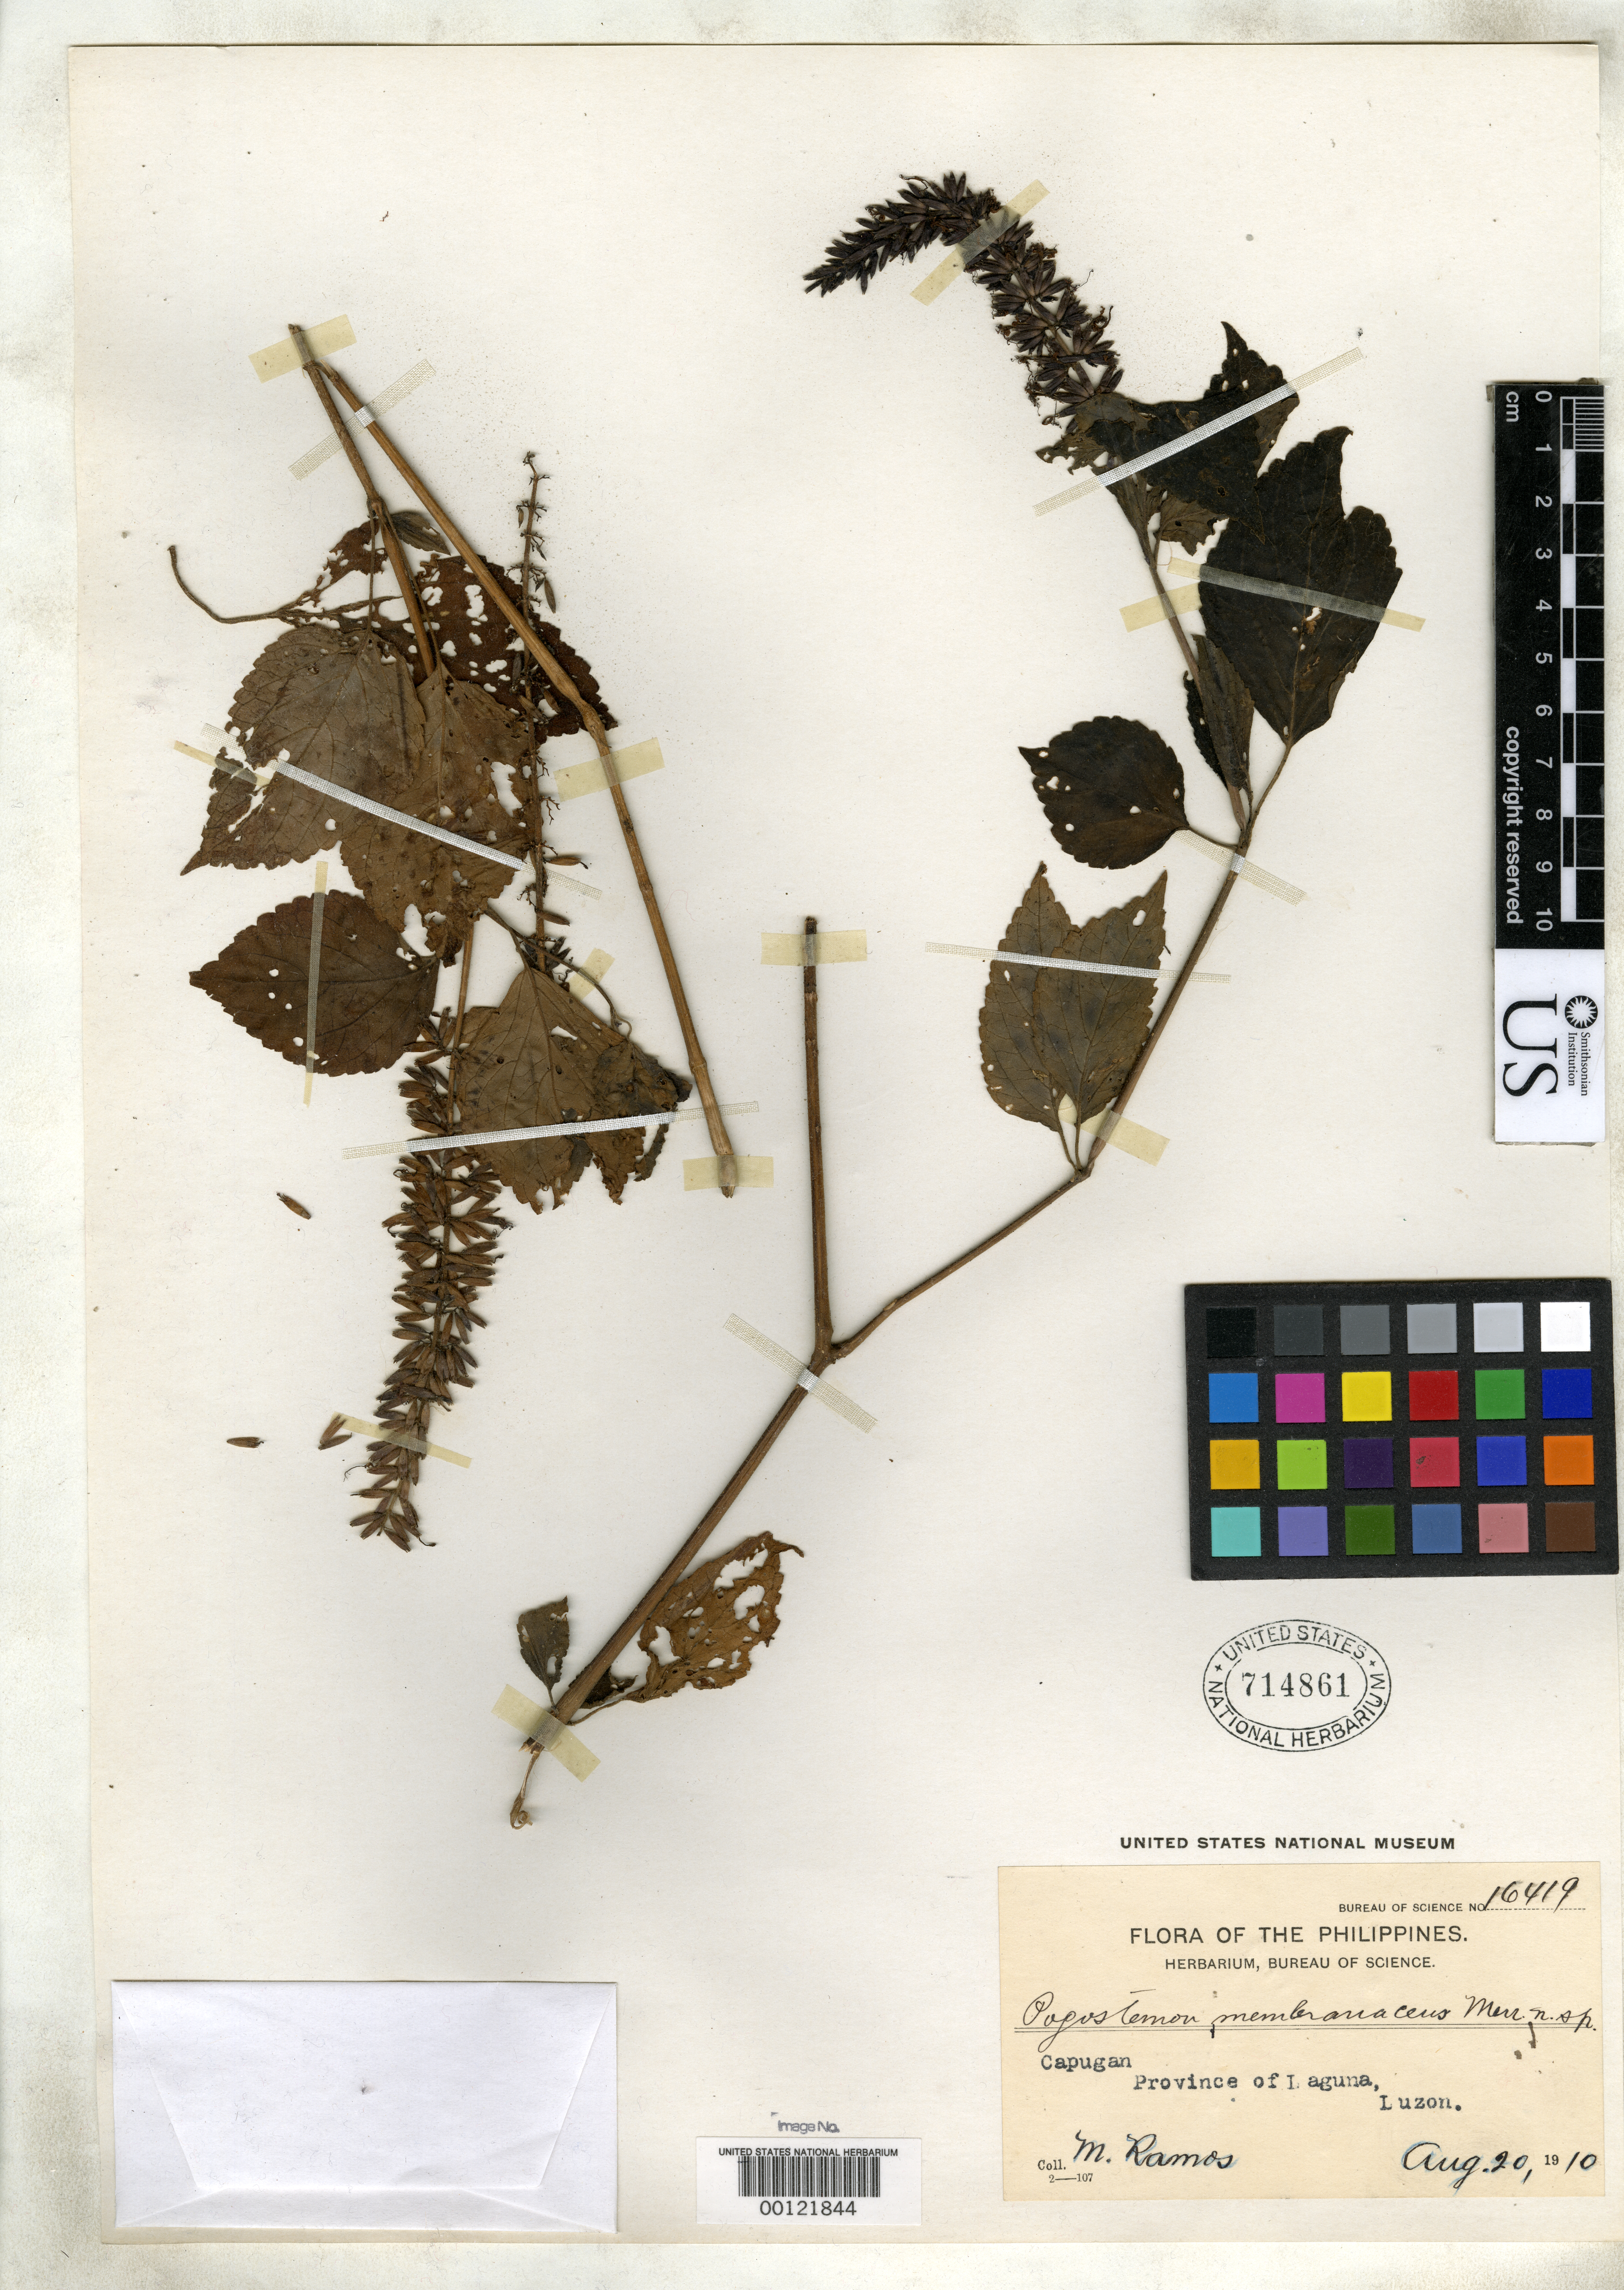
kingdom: Plantae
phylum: Tracheophyta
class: Magnoliopsida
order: Lamiales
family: Lamiaceae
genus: Pogostemon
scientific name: Pogostemon membranaceus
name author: Merr.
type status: Isotype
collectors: M. Ramos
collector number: Bur. Sci. 16419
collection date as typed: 20 Aug 1910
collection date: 1910-08-20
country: Philippines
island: Luzon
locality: Capugan.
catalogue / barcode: US 714861